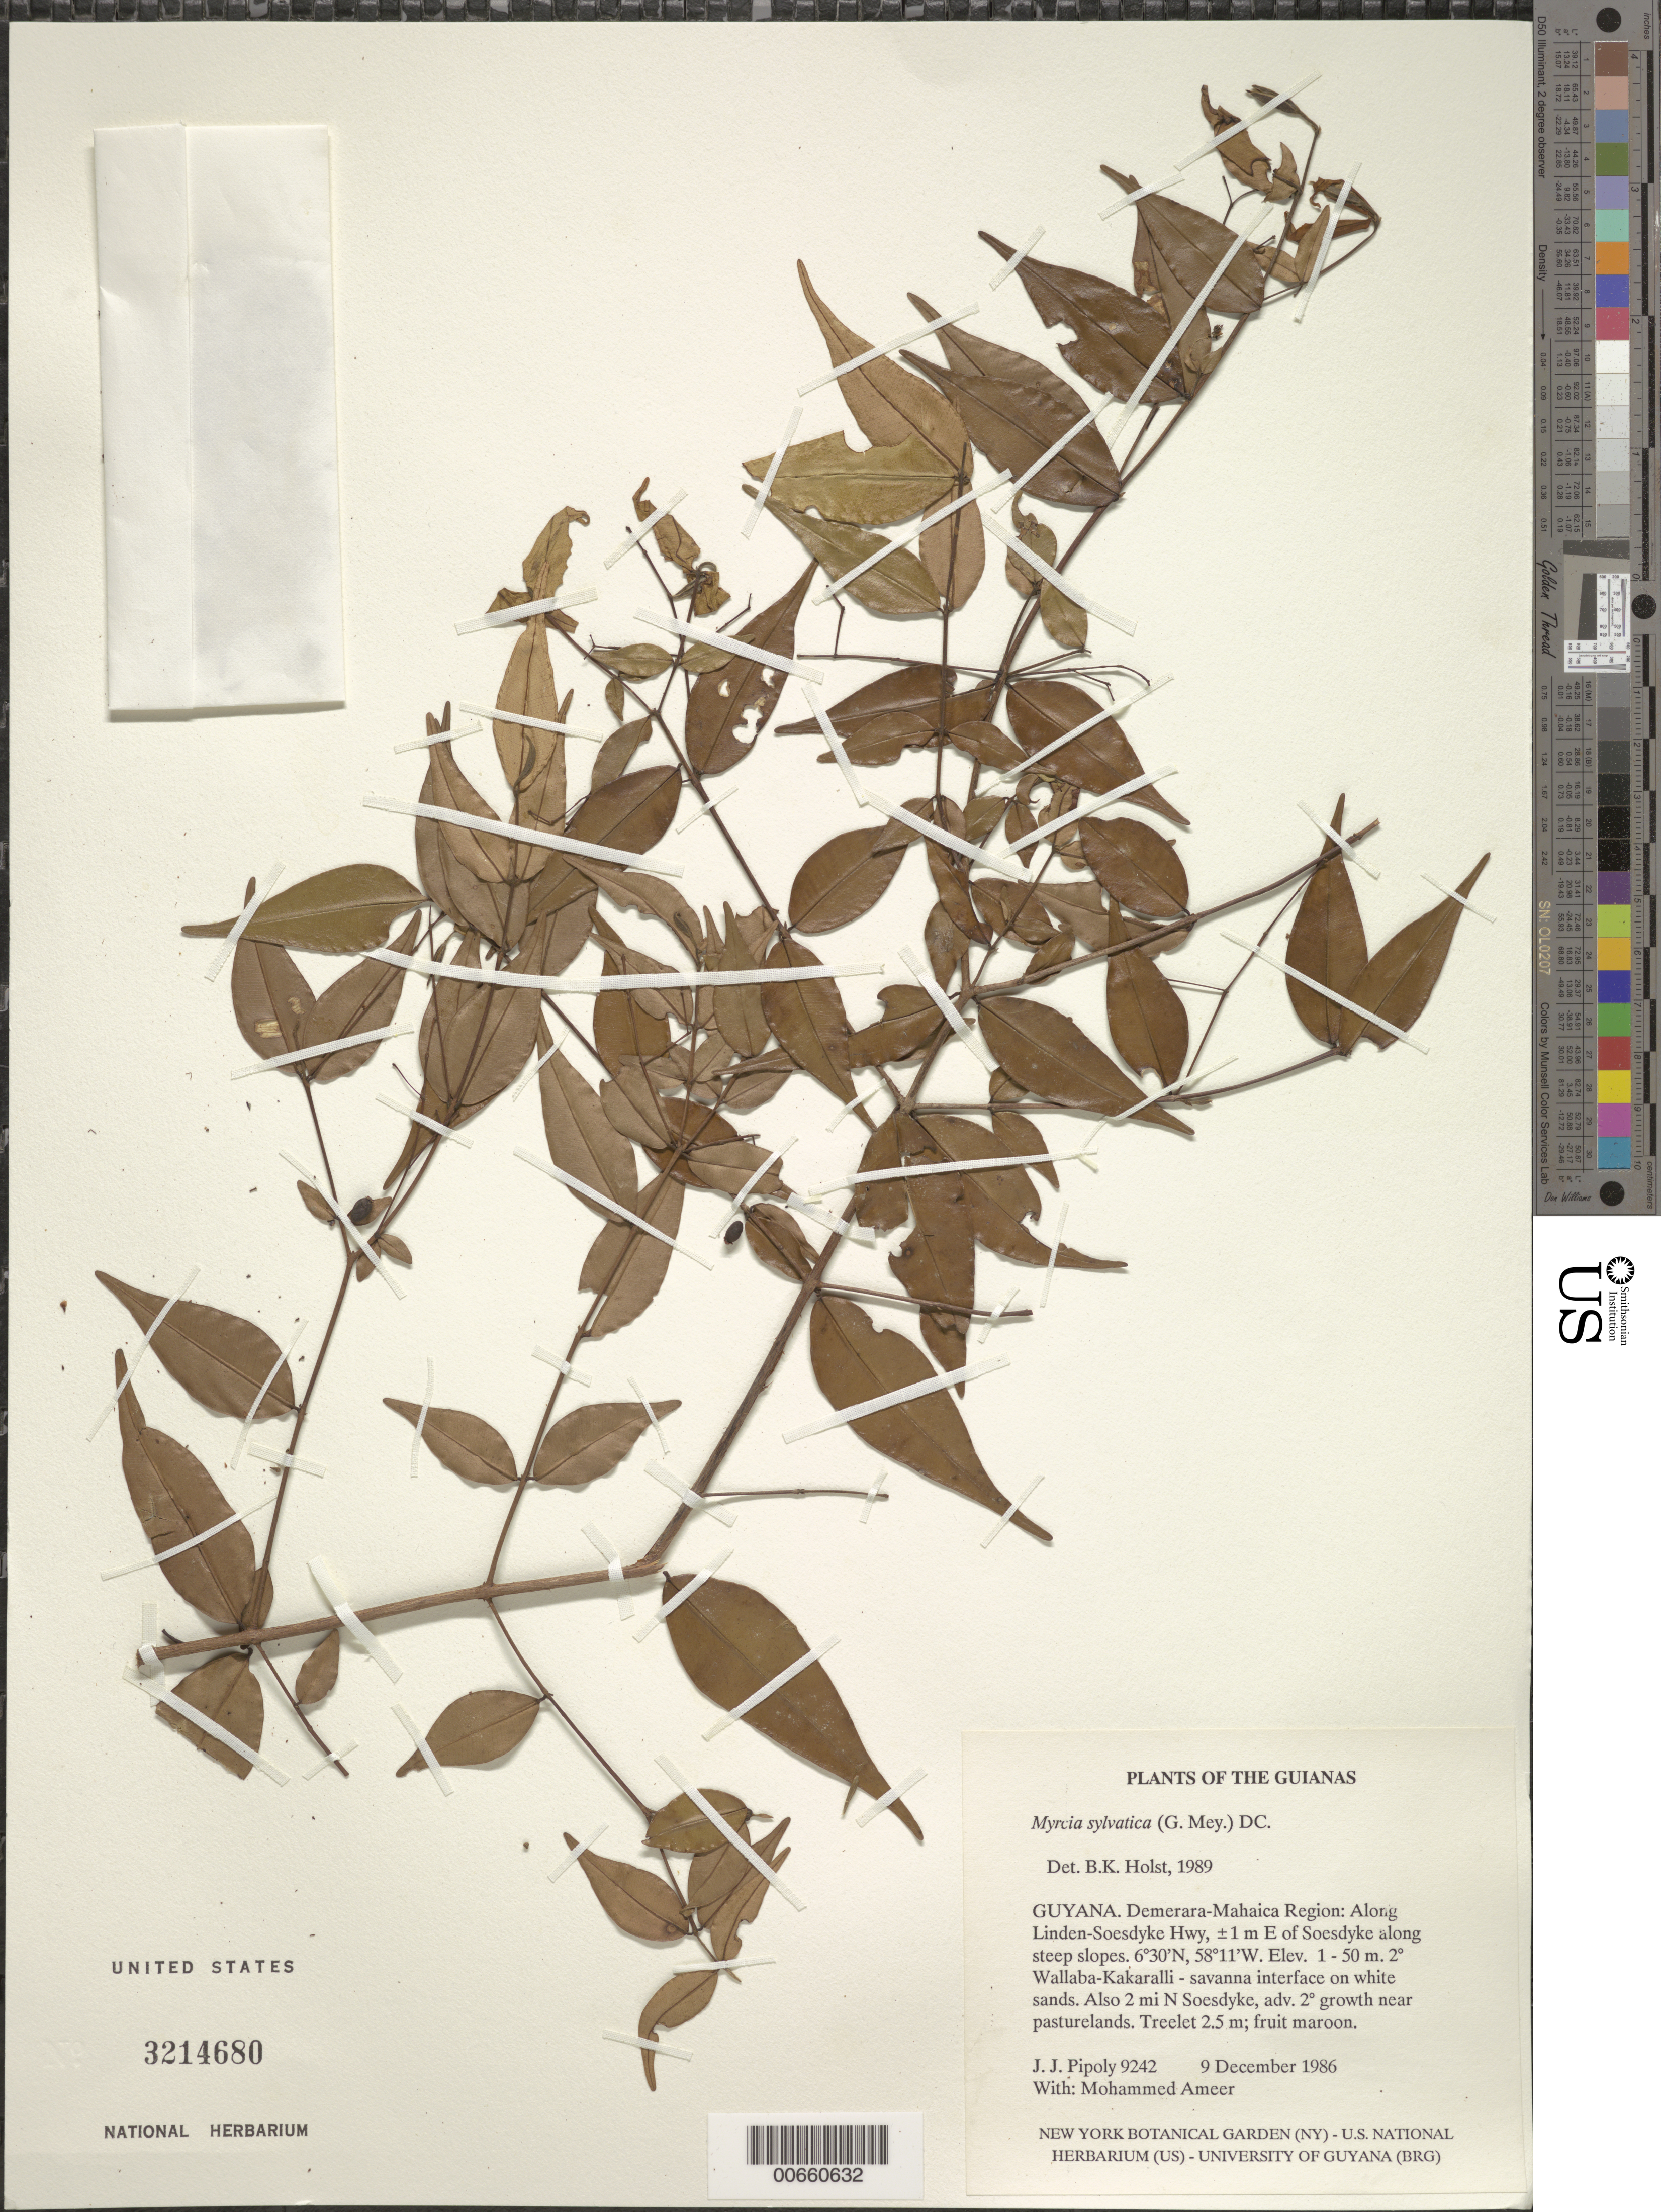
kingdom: Plantae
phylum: Tracheophyta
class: Magnoliopsida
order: Myrtales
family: Myrtaceae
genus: Myrcia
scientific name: Myrcia sylvatica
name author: (G. Mey.) DC.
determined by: Holst, Bruce K.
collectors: J. J. Pipoly & M. Ameer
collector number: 9242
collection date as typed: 9 December 1986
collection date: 1986-12-09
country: Guyana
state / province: Demerara-Mahaica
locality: Along Linden-Soesdyke Hwy, ±1 m E of Soesdyke along steep slopes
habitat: Secondary Wallaba-Kakaralli - savanna interface on white sands. Also 2 mi N Soesdyke, adv. secondary growth near pasturelands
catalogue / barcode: US 3214680